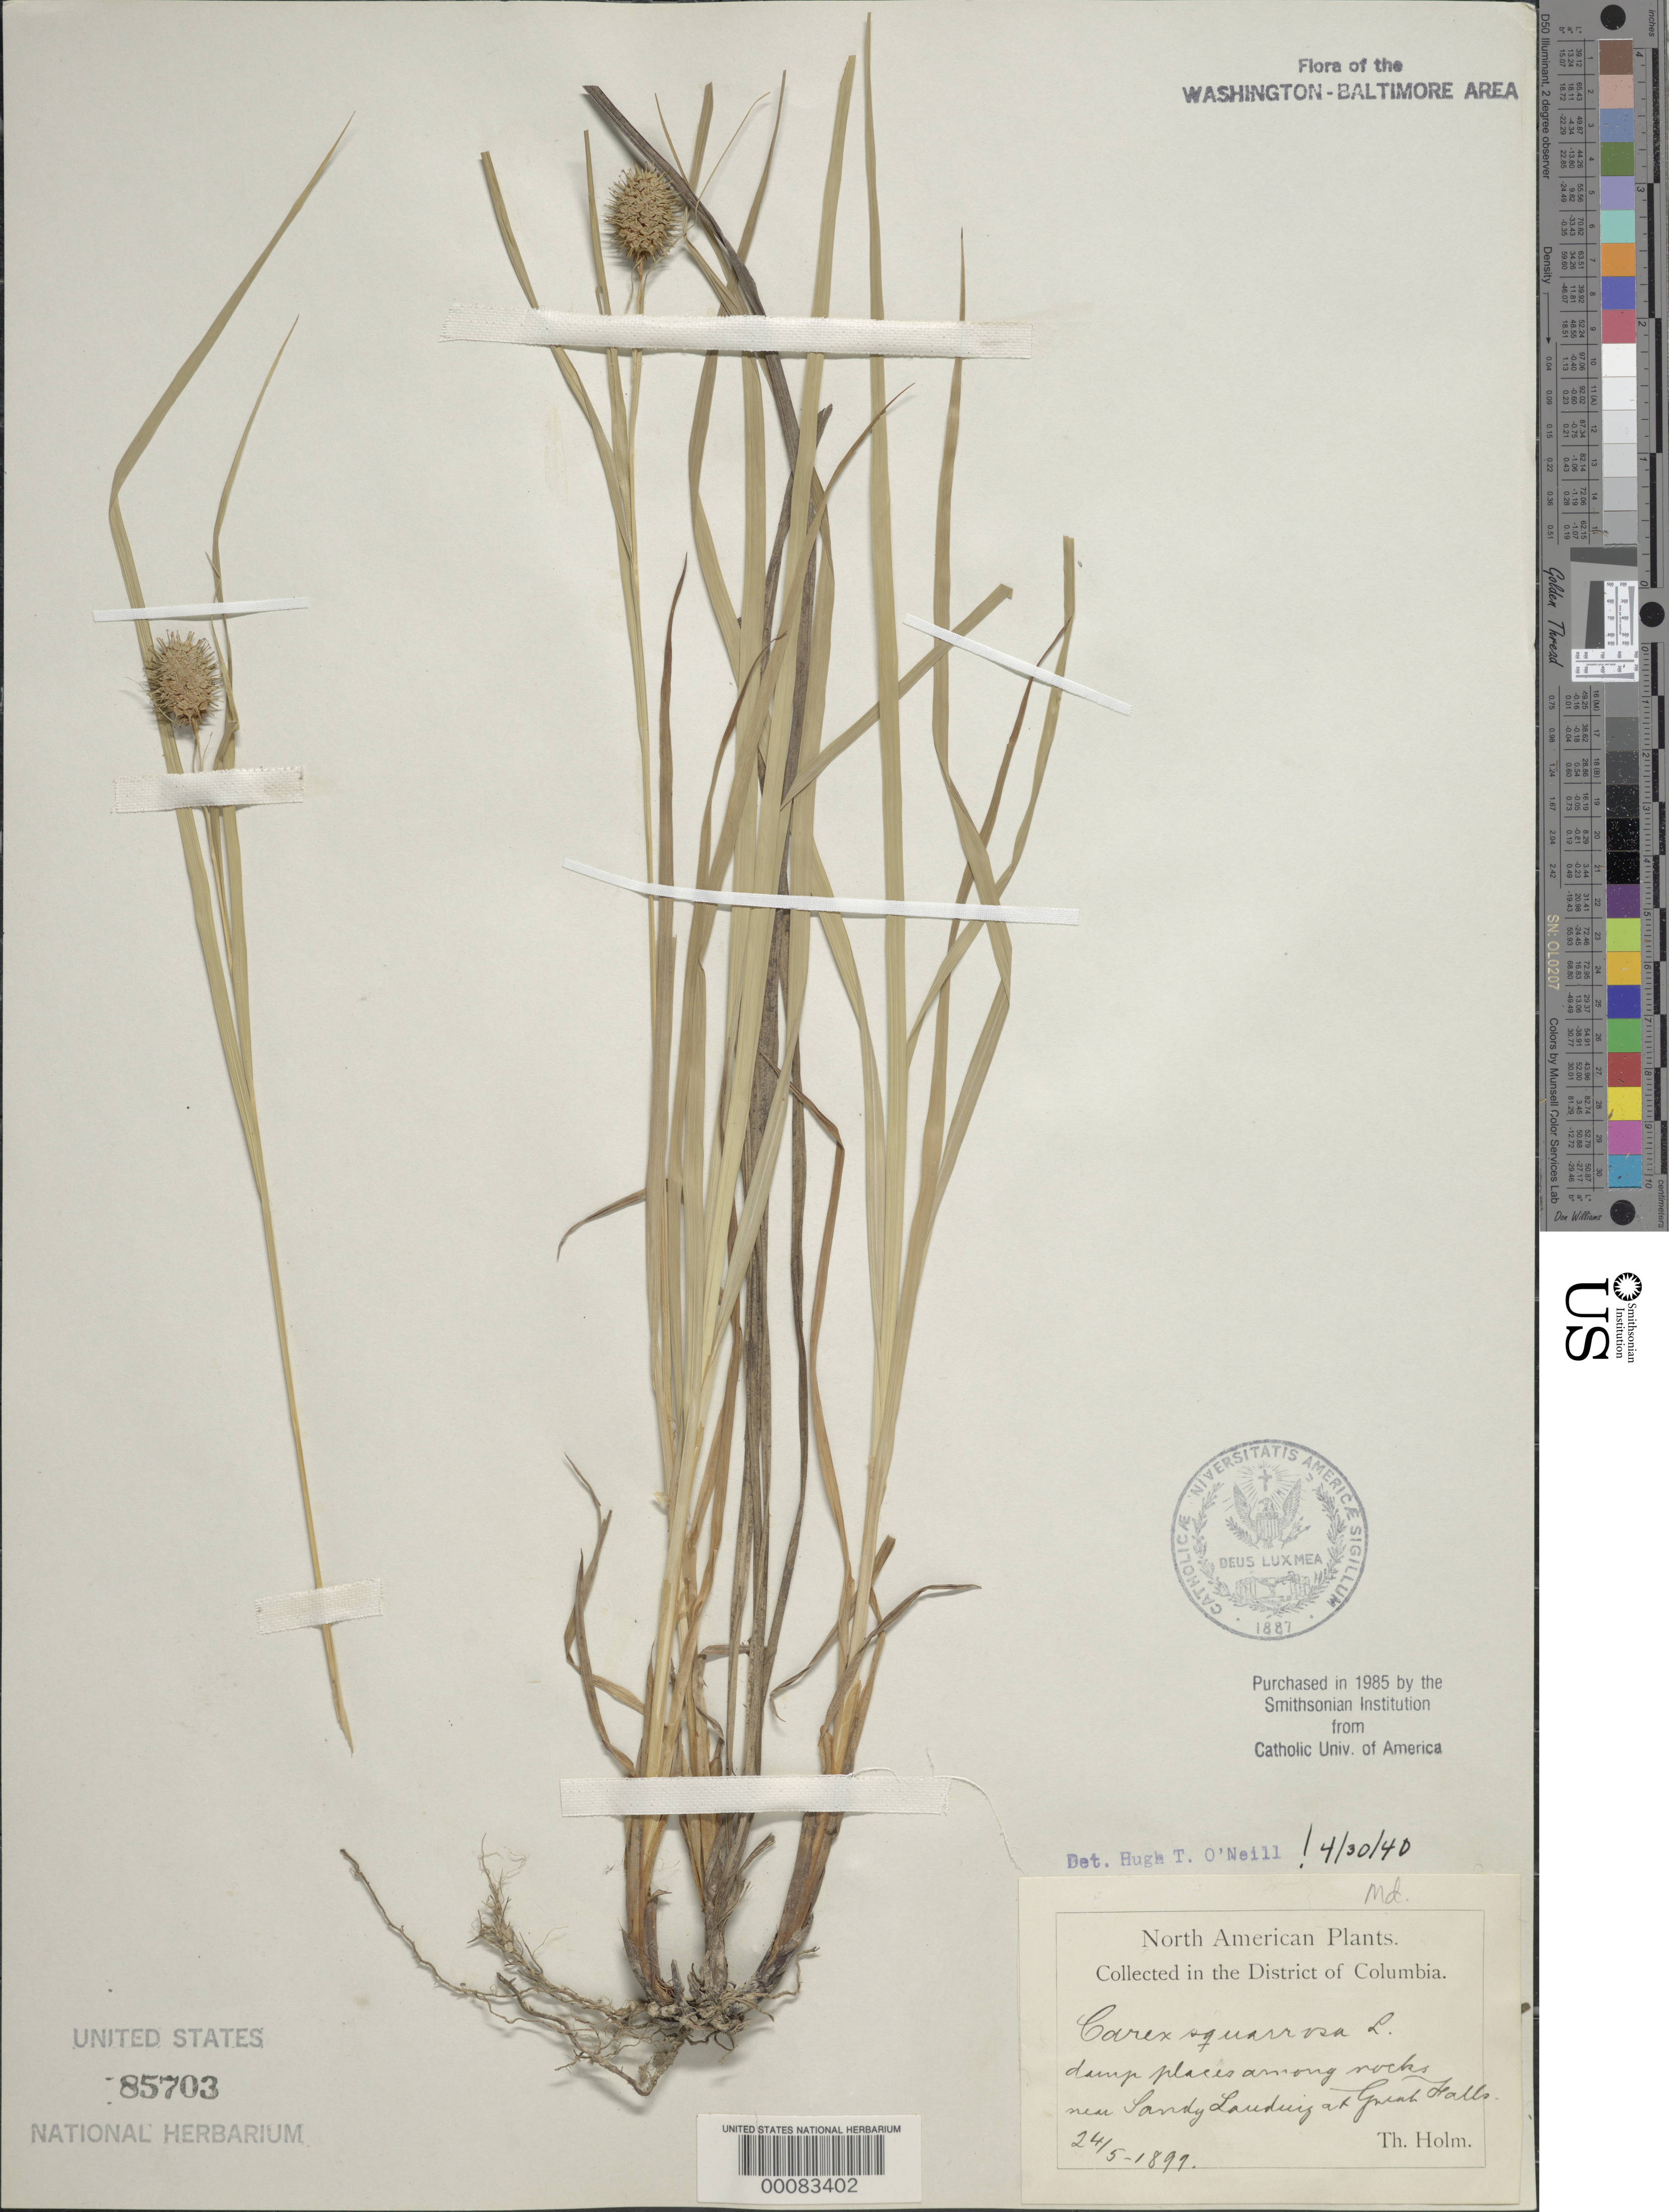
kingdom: Plantae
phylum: Tracheophyta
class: Liliopsida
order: Poales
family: Cyperaceae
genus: Carex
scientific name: Carex squarrosa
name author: L.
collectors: T. Holm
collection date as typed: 24 May 1899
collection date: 1899-05-24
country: United States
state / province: Maryland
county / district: Montgomery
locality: Near Sandy Landing Great Falls C. & O. Canal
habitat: Damp places among rocks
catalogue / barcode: US 85703